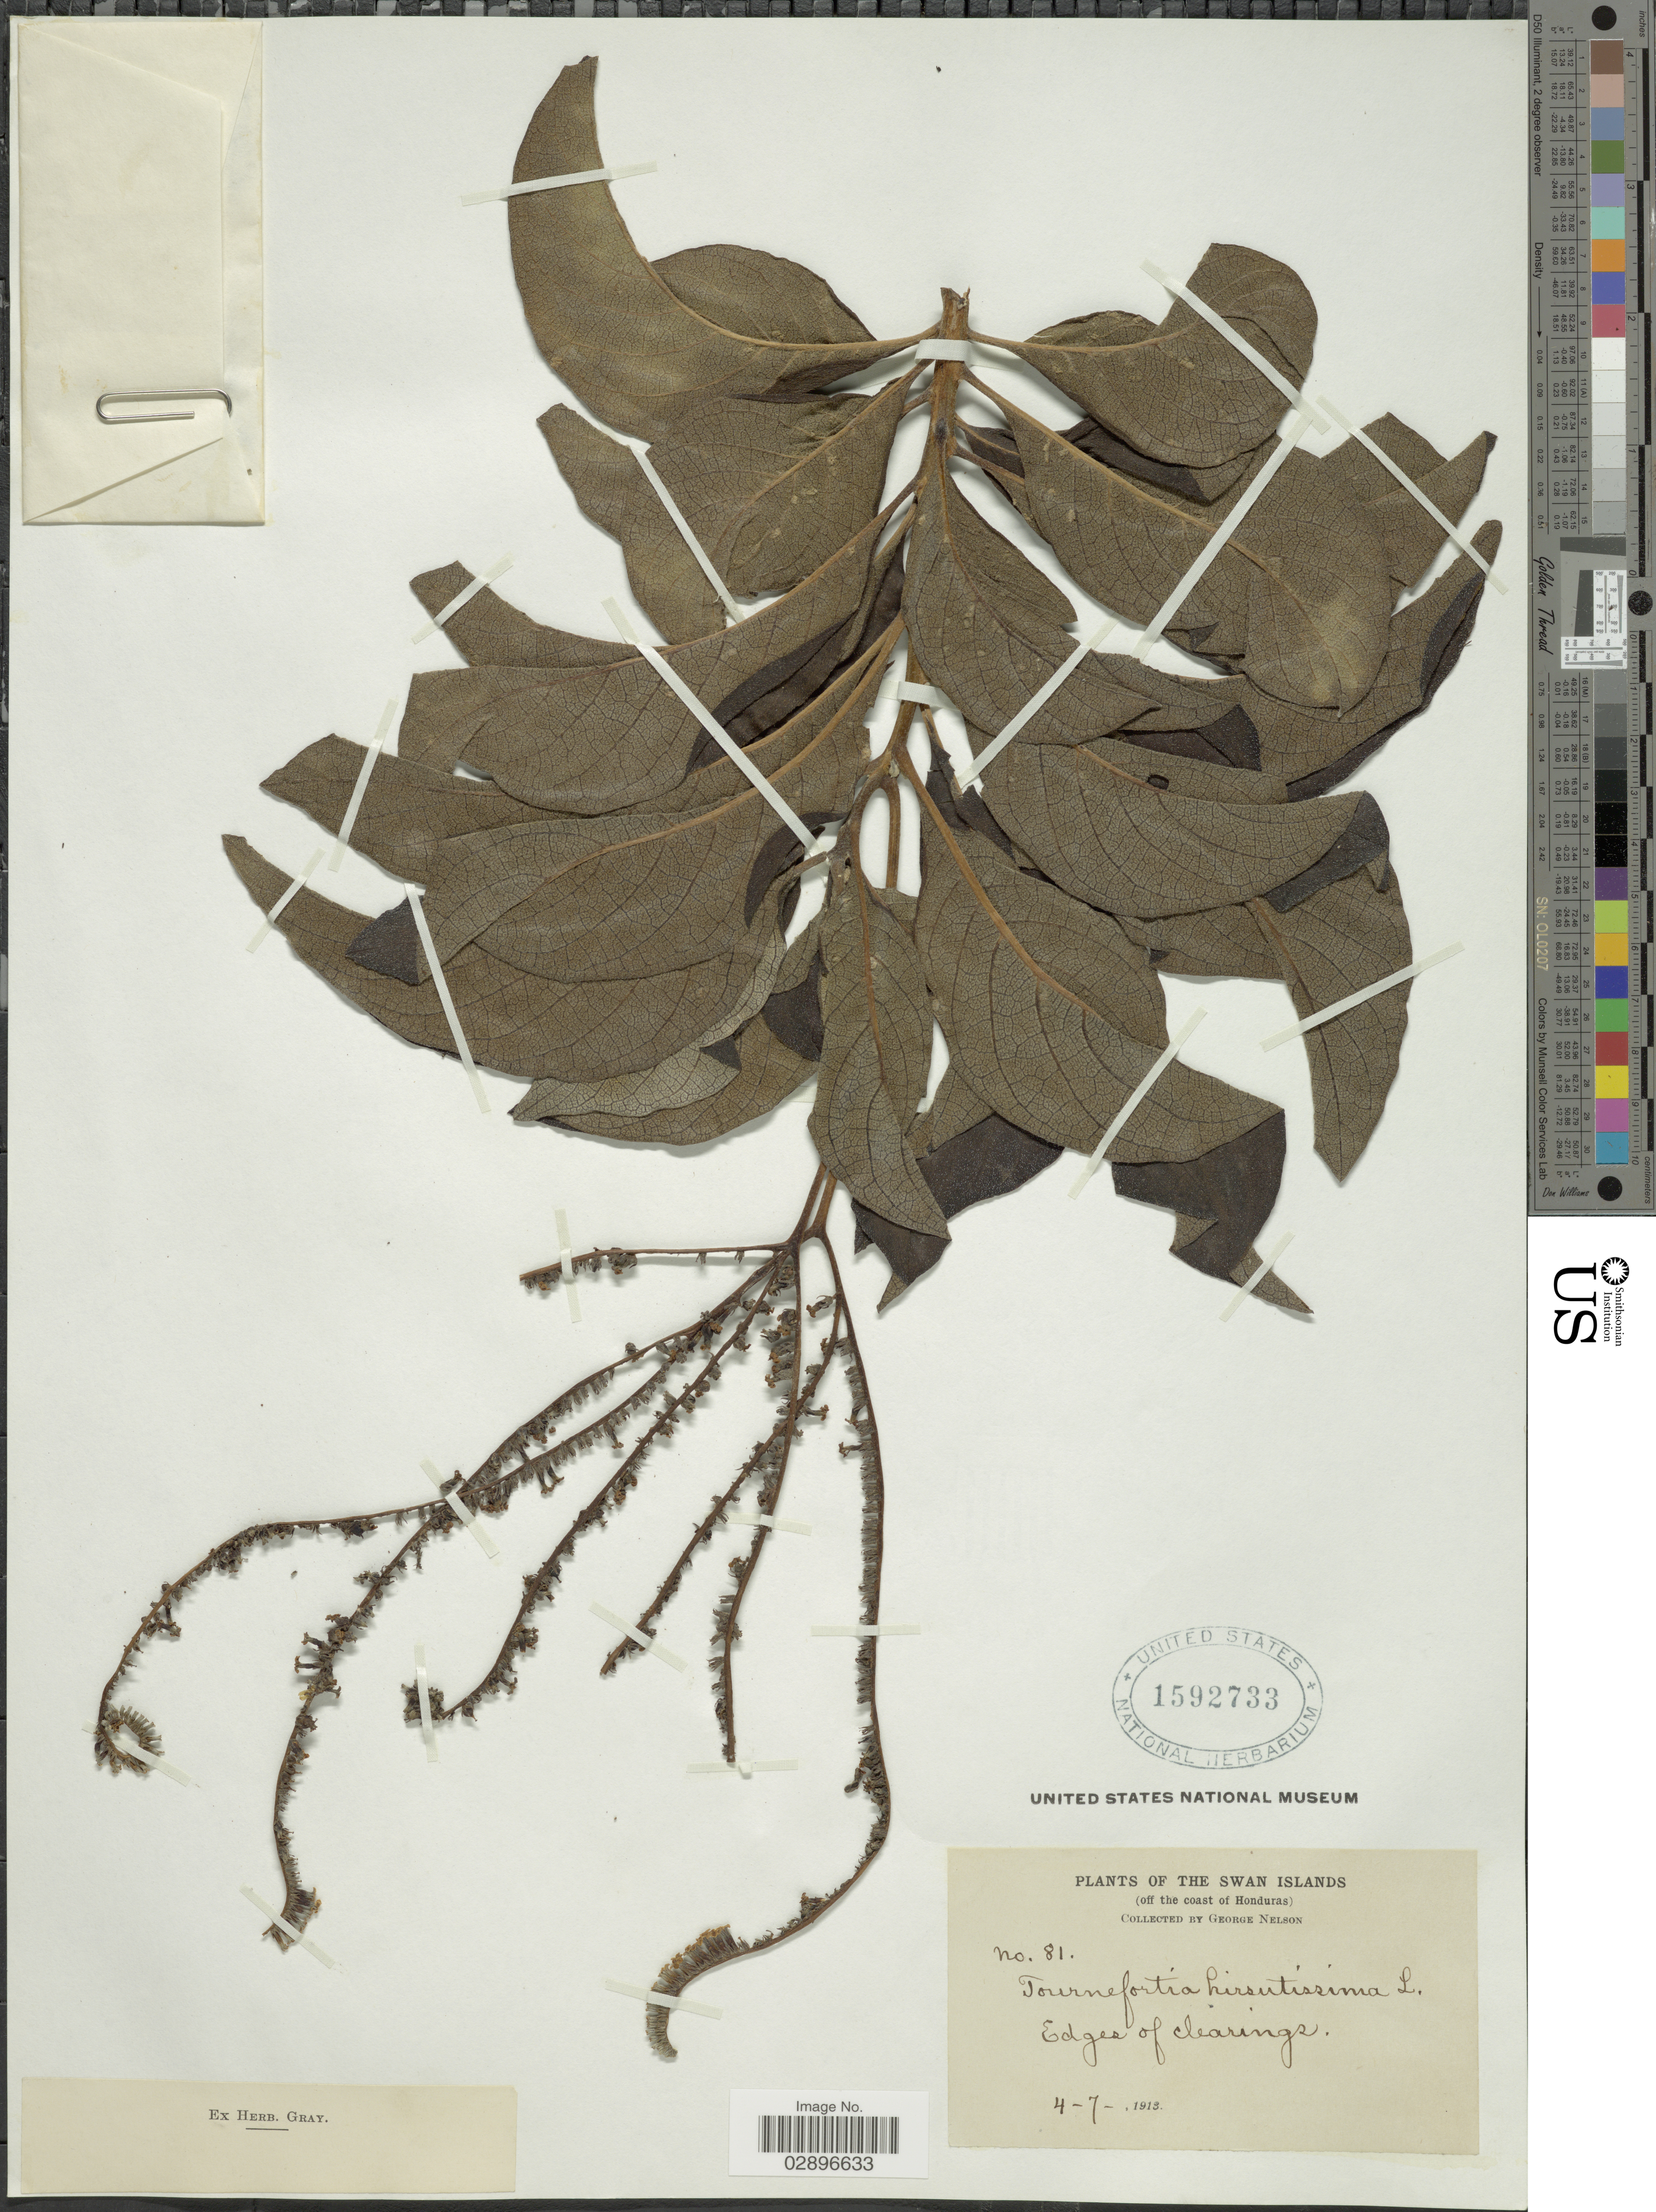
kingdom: Plantae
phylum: Tracheophyta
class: Magnoliopsida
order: Boraginales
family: Heliotropiaceae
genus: Tournefortia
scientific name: Tournefortia hirsutissima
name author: L.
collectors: G. Nelson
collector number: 81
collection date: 1913-07-04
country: Honduras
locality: Swan Islands (off the coast of Honduras).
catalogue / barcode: US 1592733